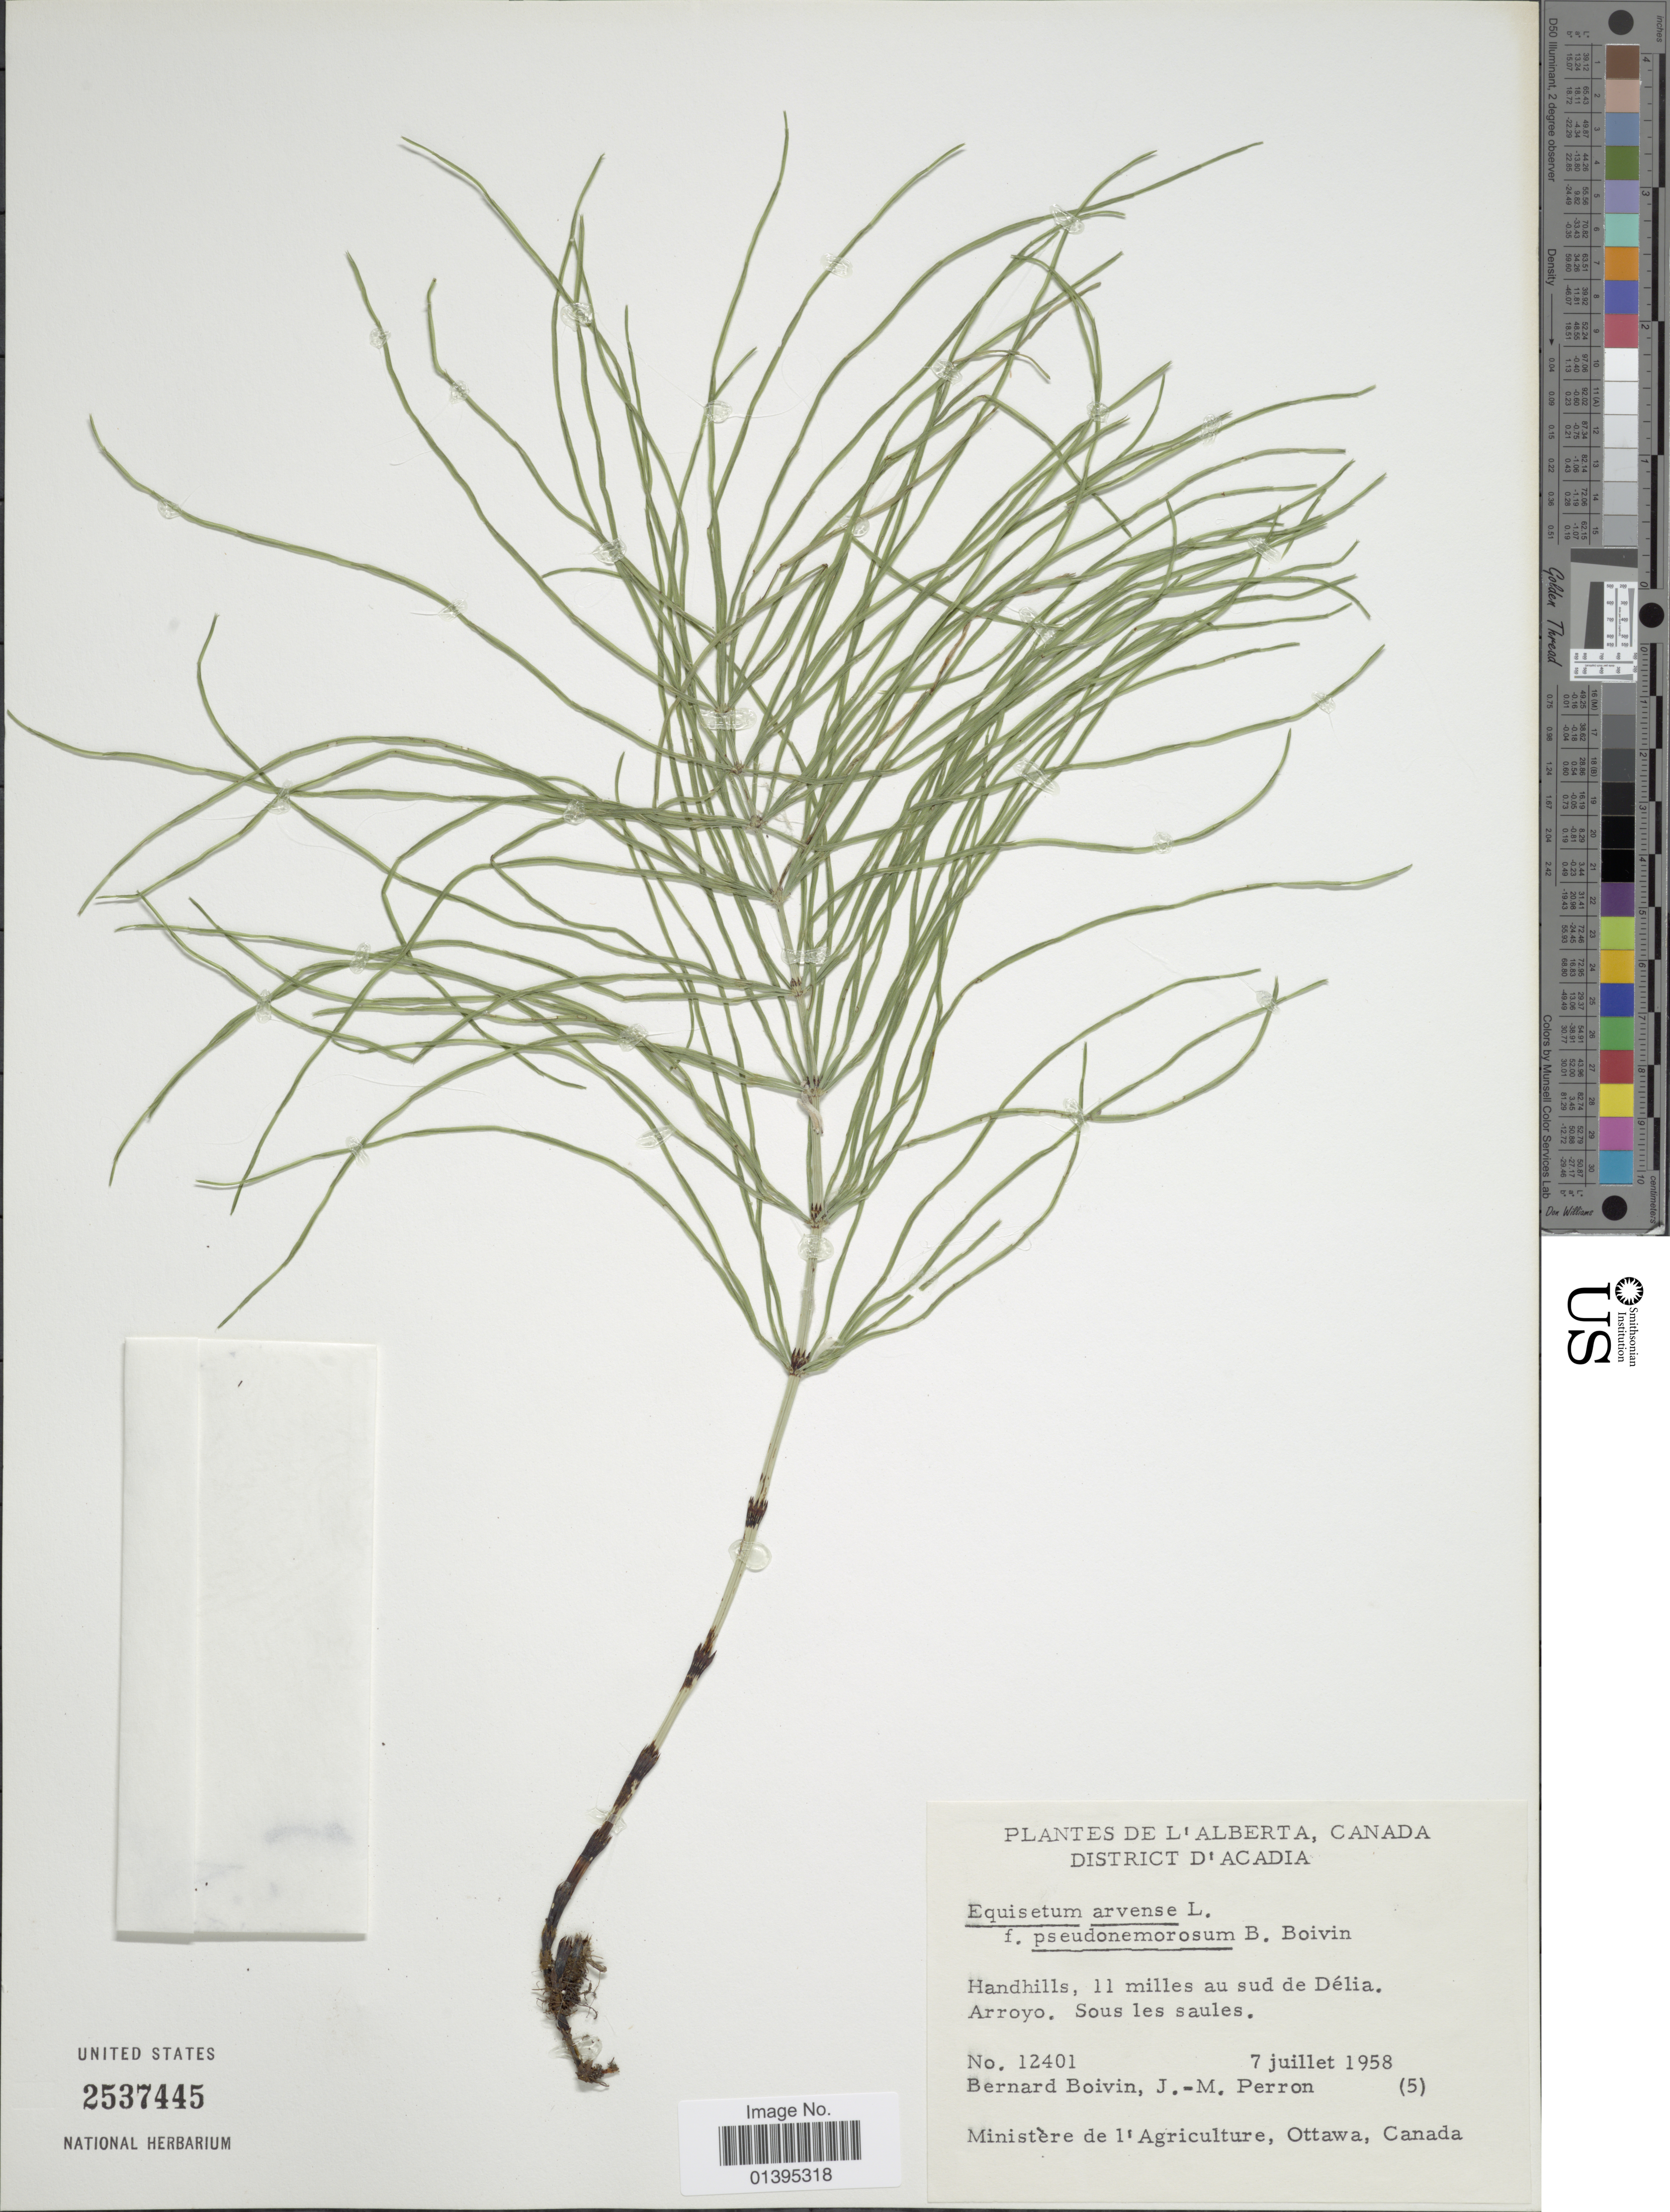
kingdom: Plantae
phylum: Tracheophyta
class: Polypodiopsida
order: Equisetales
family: Equisetaceae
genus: Equisetum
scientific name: Equisetum arvense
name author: L.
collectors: J. R. B. Boivin & J. Perron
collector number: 12401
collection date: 1958-07-07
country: Canada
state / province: Alberta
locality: District d'Acadia, handhills, 11 miles au sud de Délia, Arroyo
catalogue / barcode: US 2537445